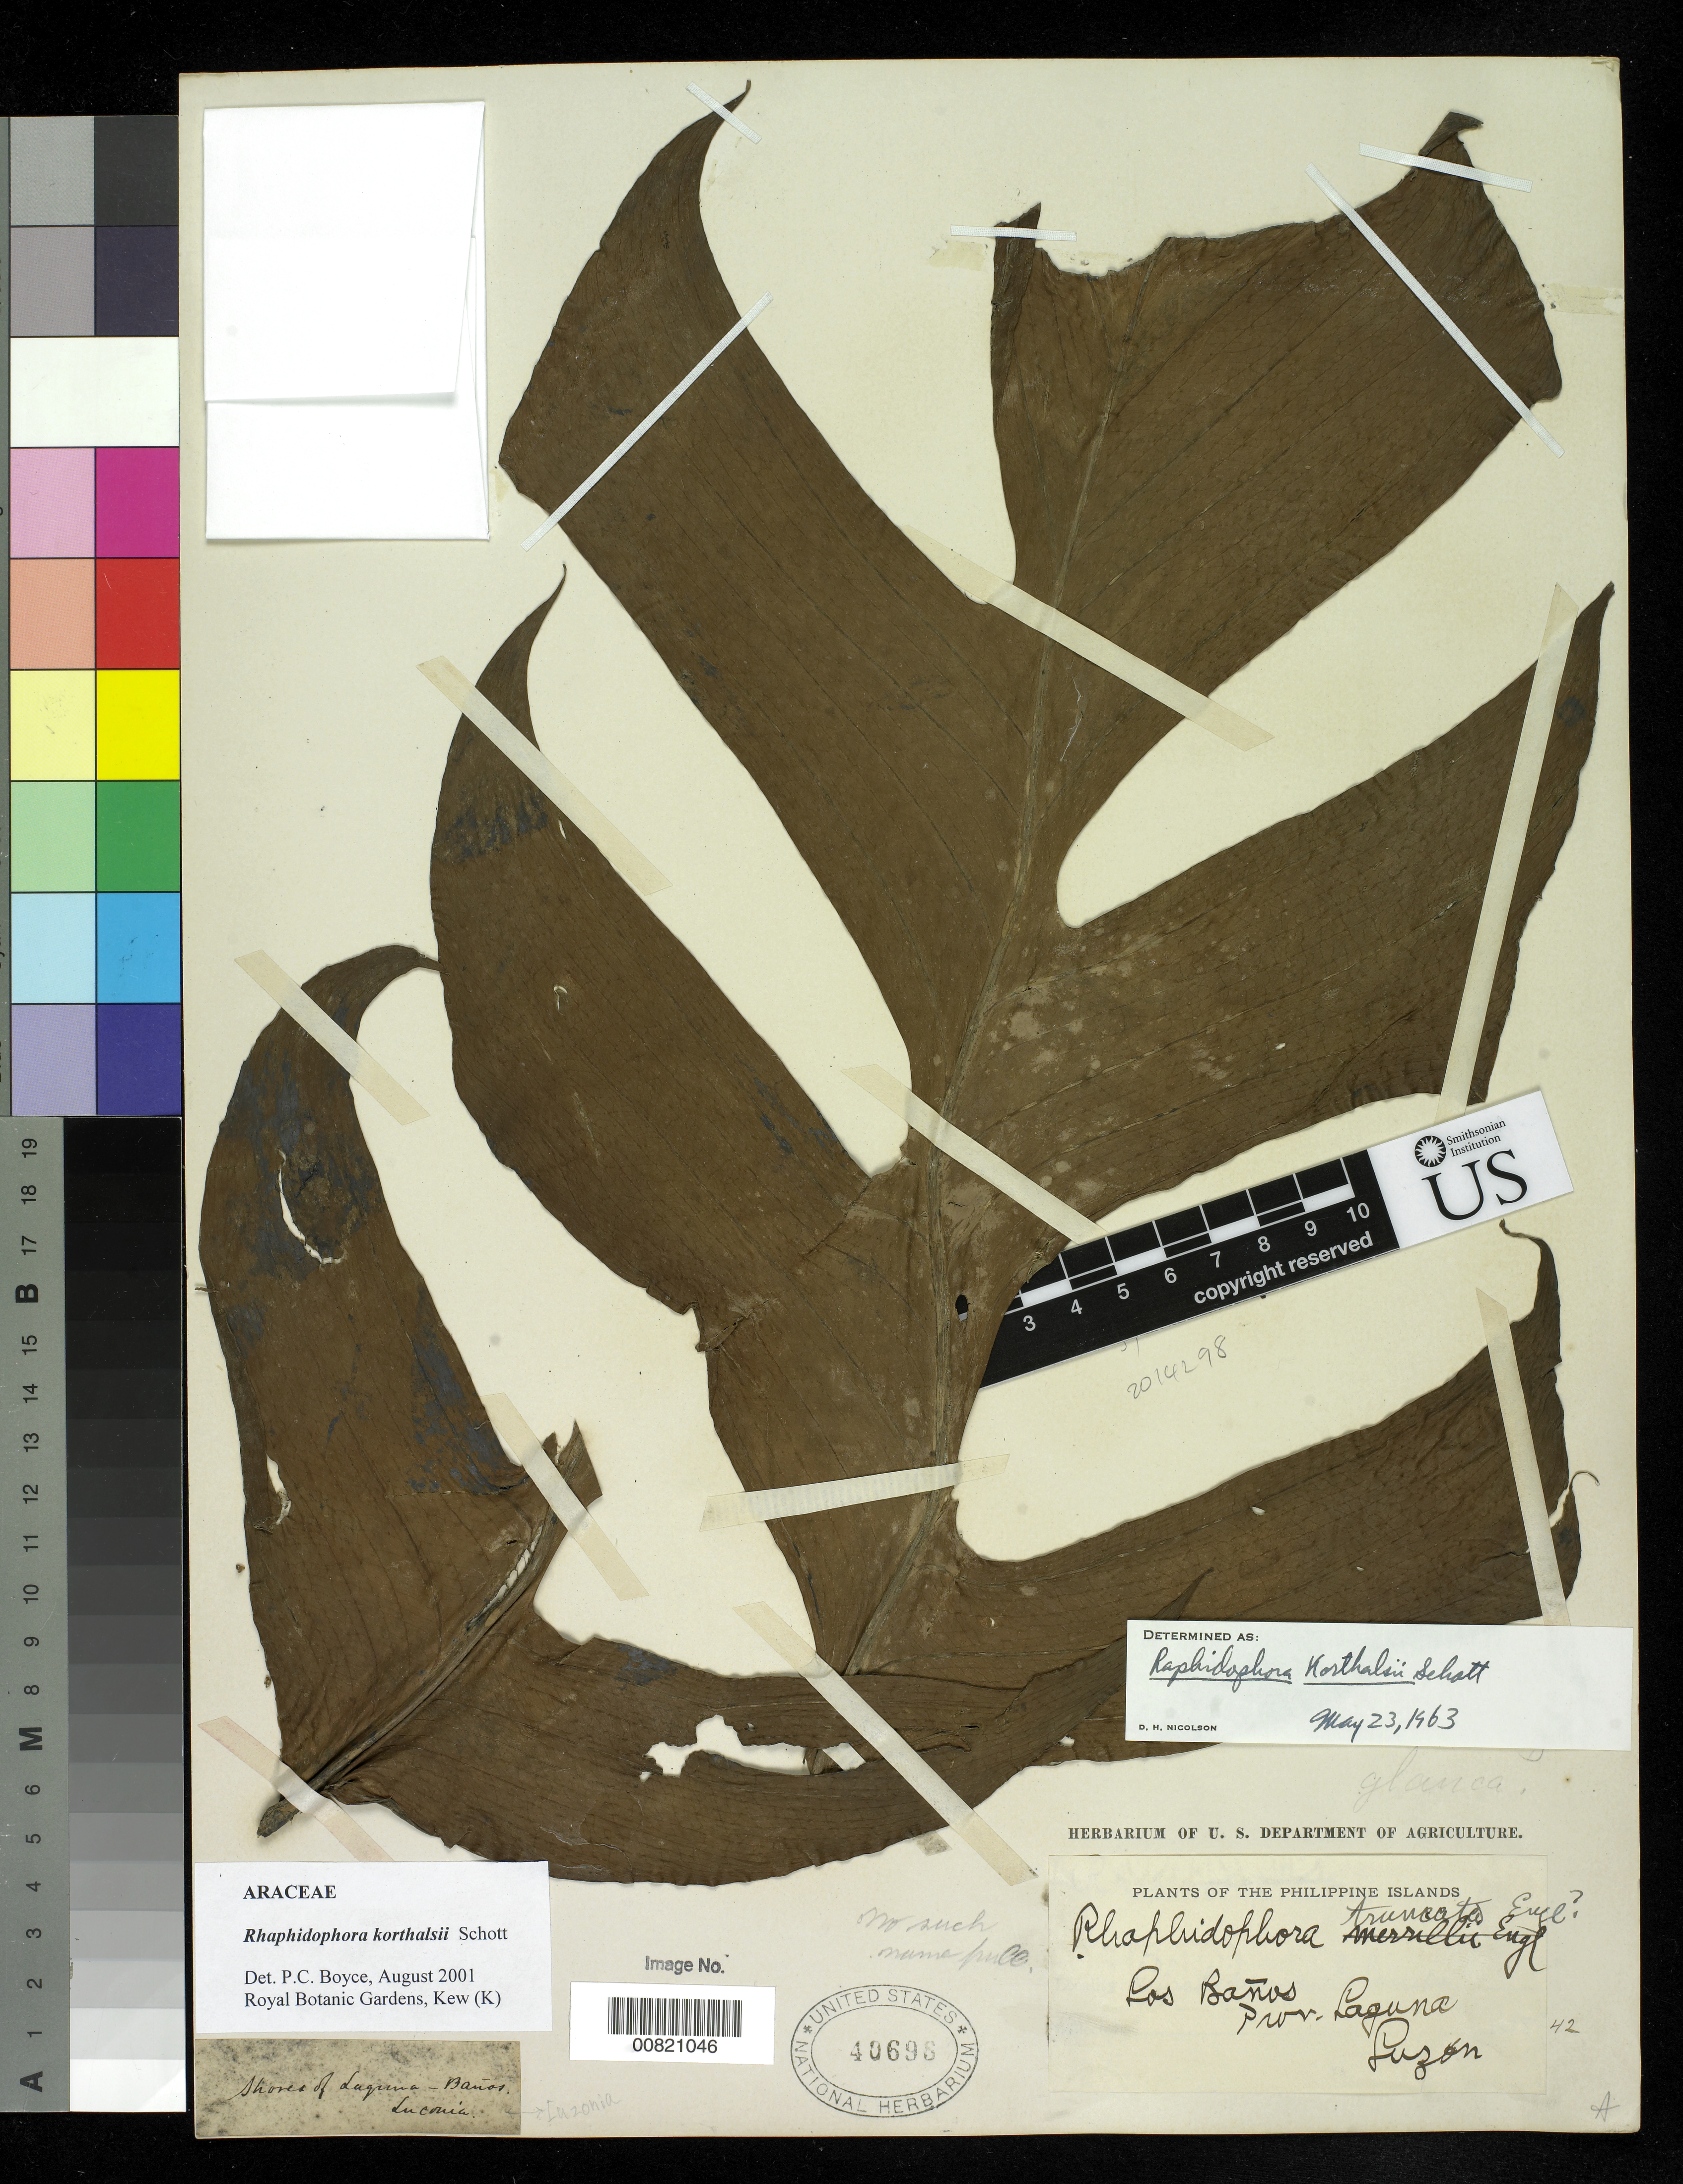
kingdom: Plantae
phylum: Tracheophyta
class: Liliopsida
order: Alismatales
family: Araceae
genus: Rhaphidophora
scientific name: Rhaphidophora korthalsii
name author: Schott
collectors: Wilkes Explor. Exped.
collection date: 1838/1842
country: Philippines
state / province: Calabarzon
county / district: Laguna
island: Luzon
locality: Los Banos, Prov - Laguna, Luzon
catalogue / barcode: US 40696